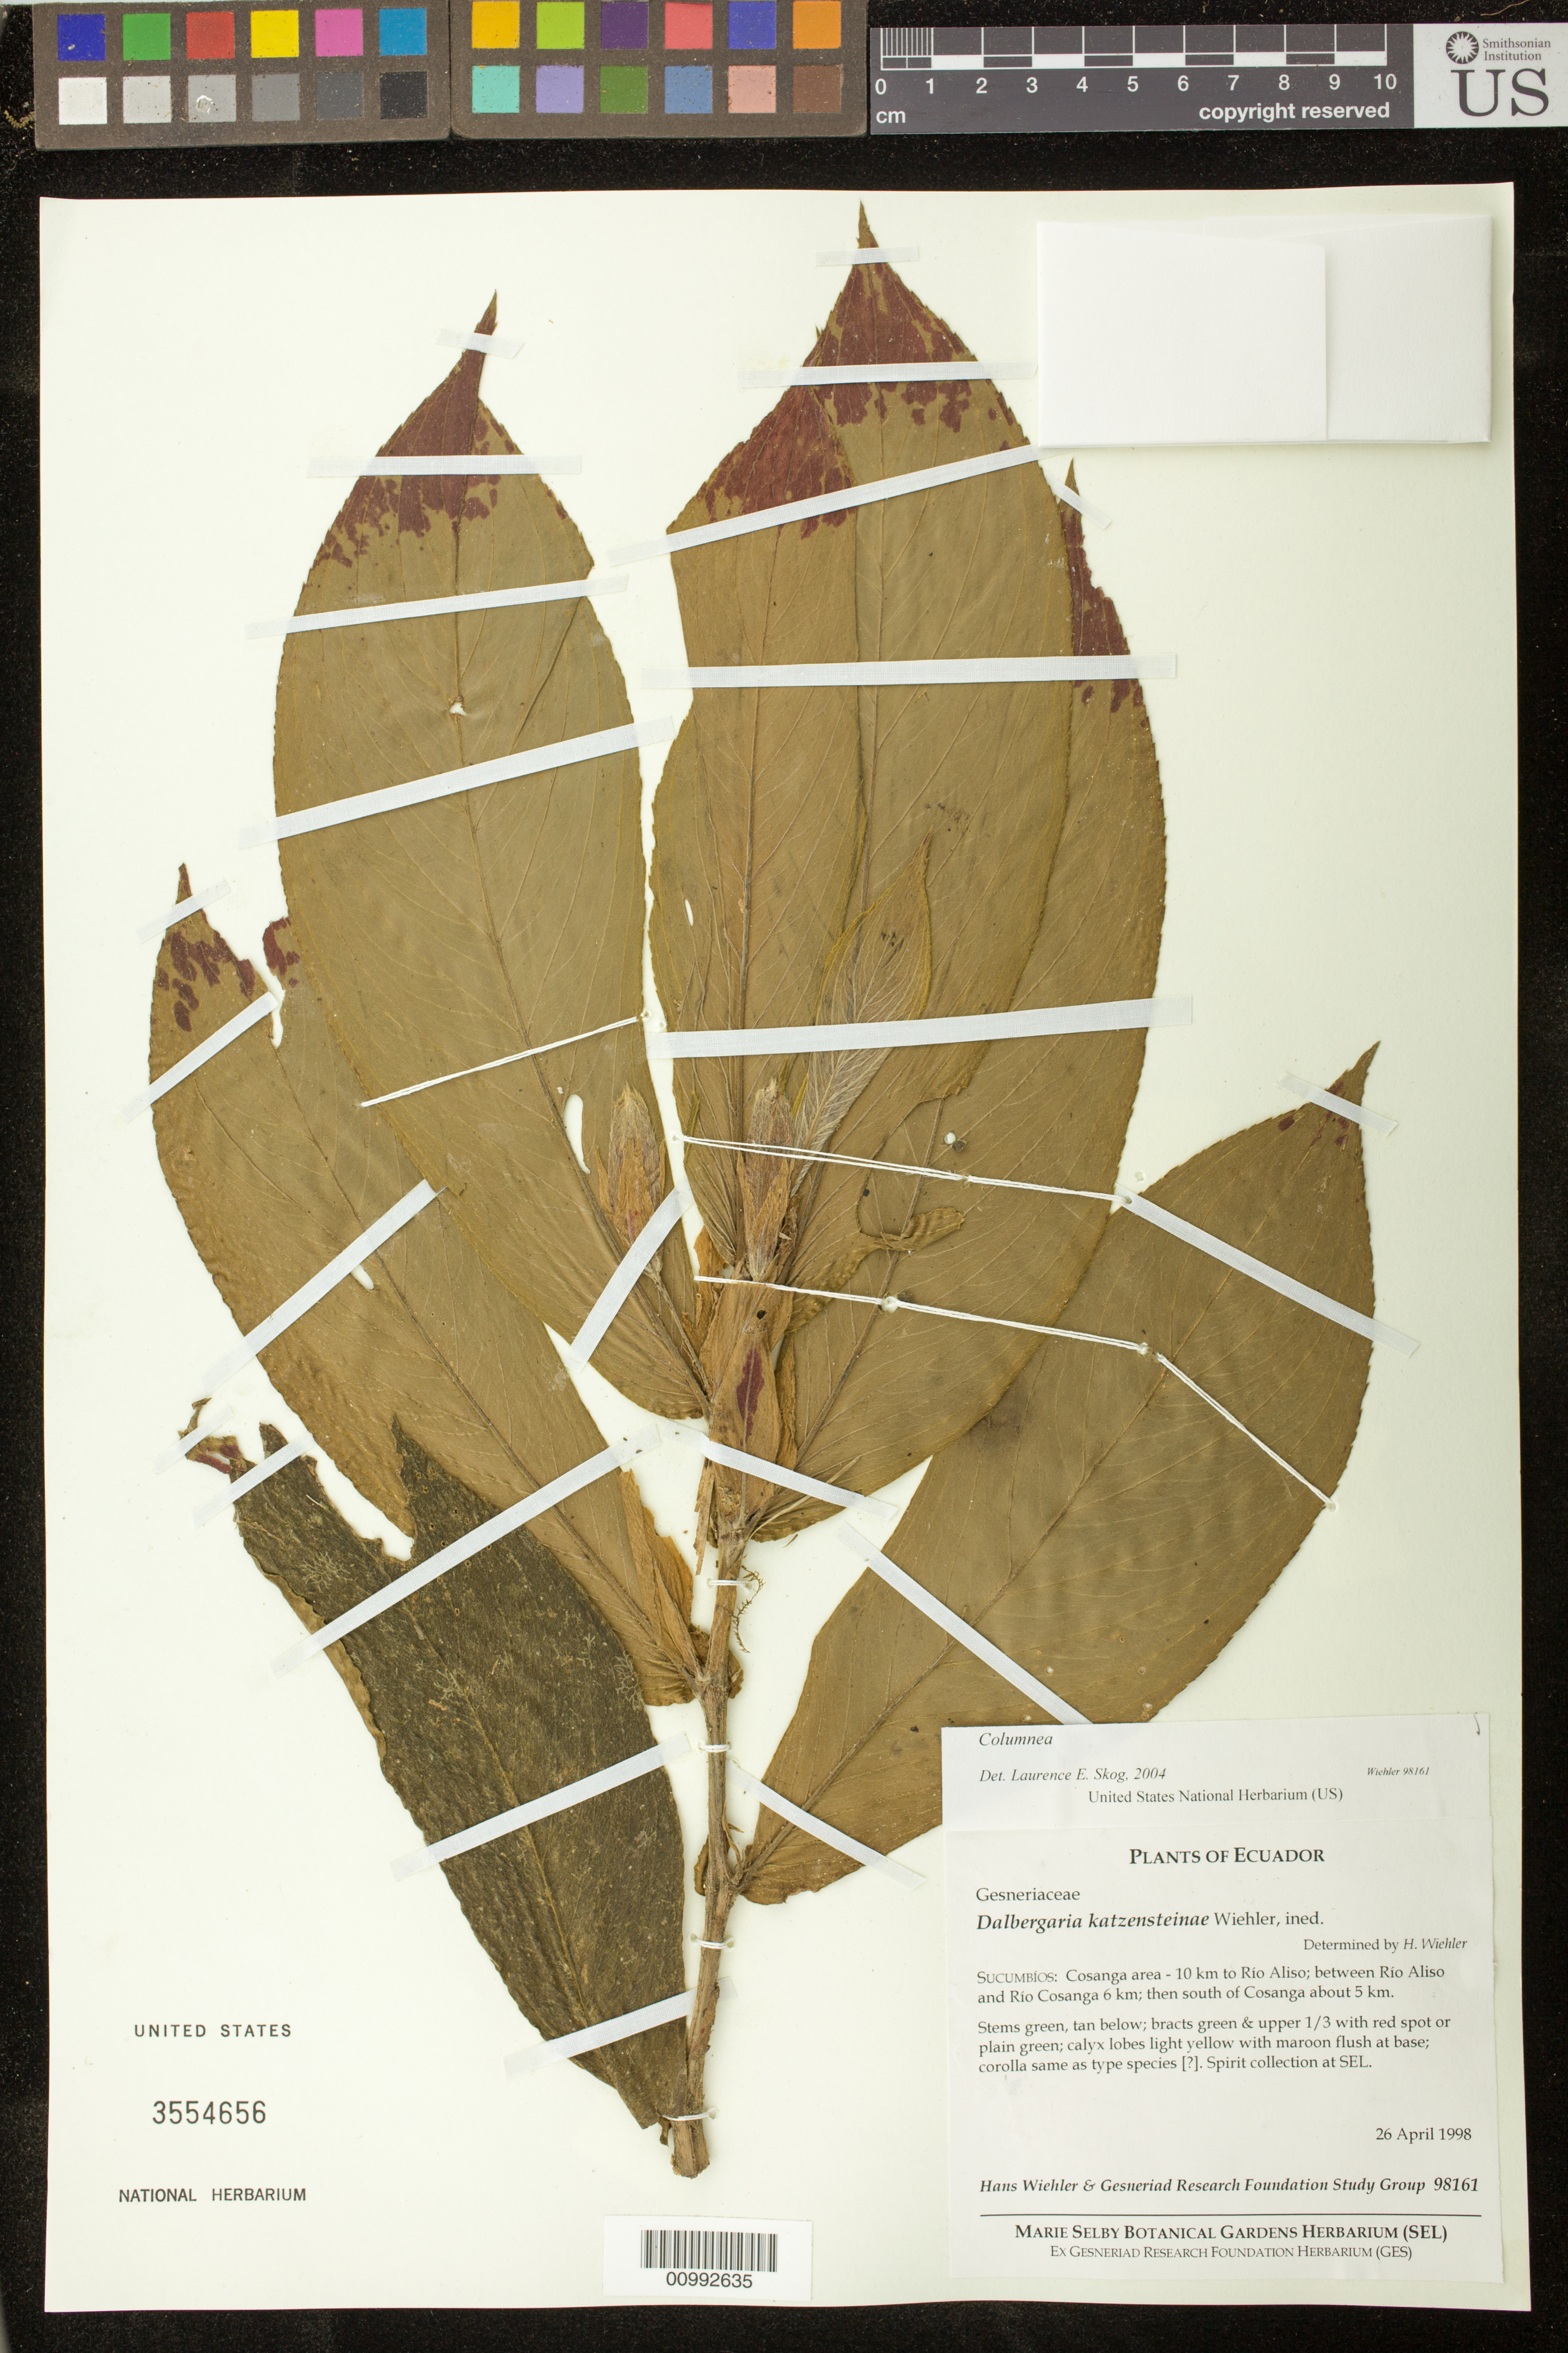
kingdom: Plantae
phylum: Tracheophyta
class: Magnoliopsida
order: Lamiales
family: Gesneriaceae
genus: Columnea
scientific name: Columnea sp.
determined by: Skog, Laurence E.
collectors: H. J. Wiehler & GRF Study Group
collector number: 98161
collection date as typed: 26 Apr 1998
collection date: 1998-04-26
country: Ecuador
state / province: Sucumbíos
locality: Sucumbíos: Cosanga area - 10 km to Rio Aliso; between Rio Aliso and Rio Cosanga 6 km; then south of Cosanga about 5 km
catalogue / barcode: US 3554656